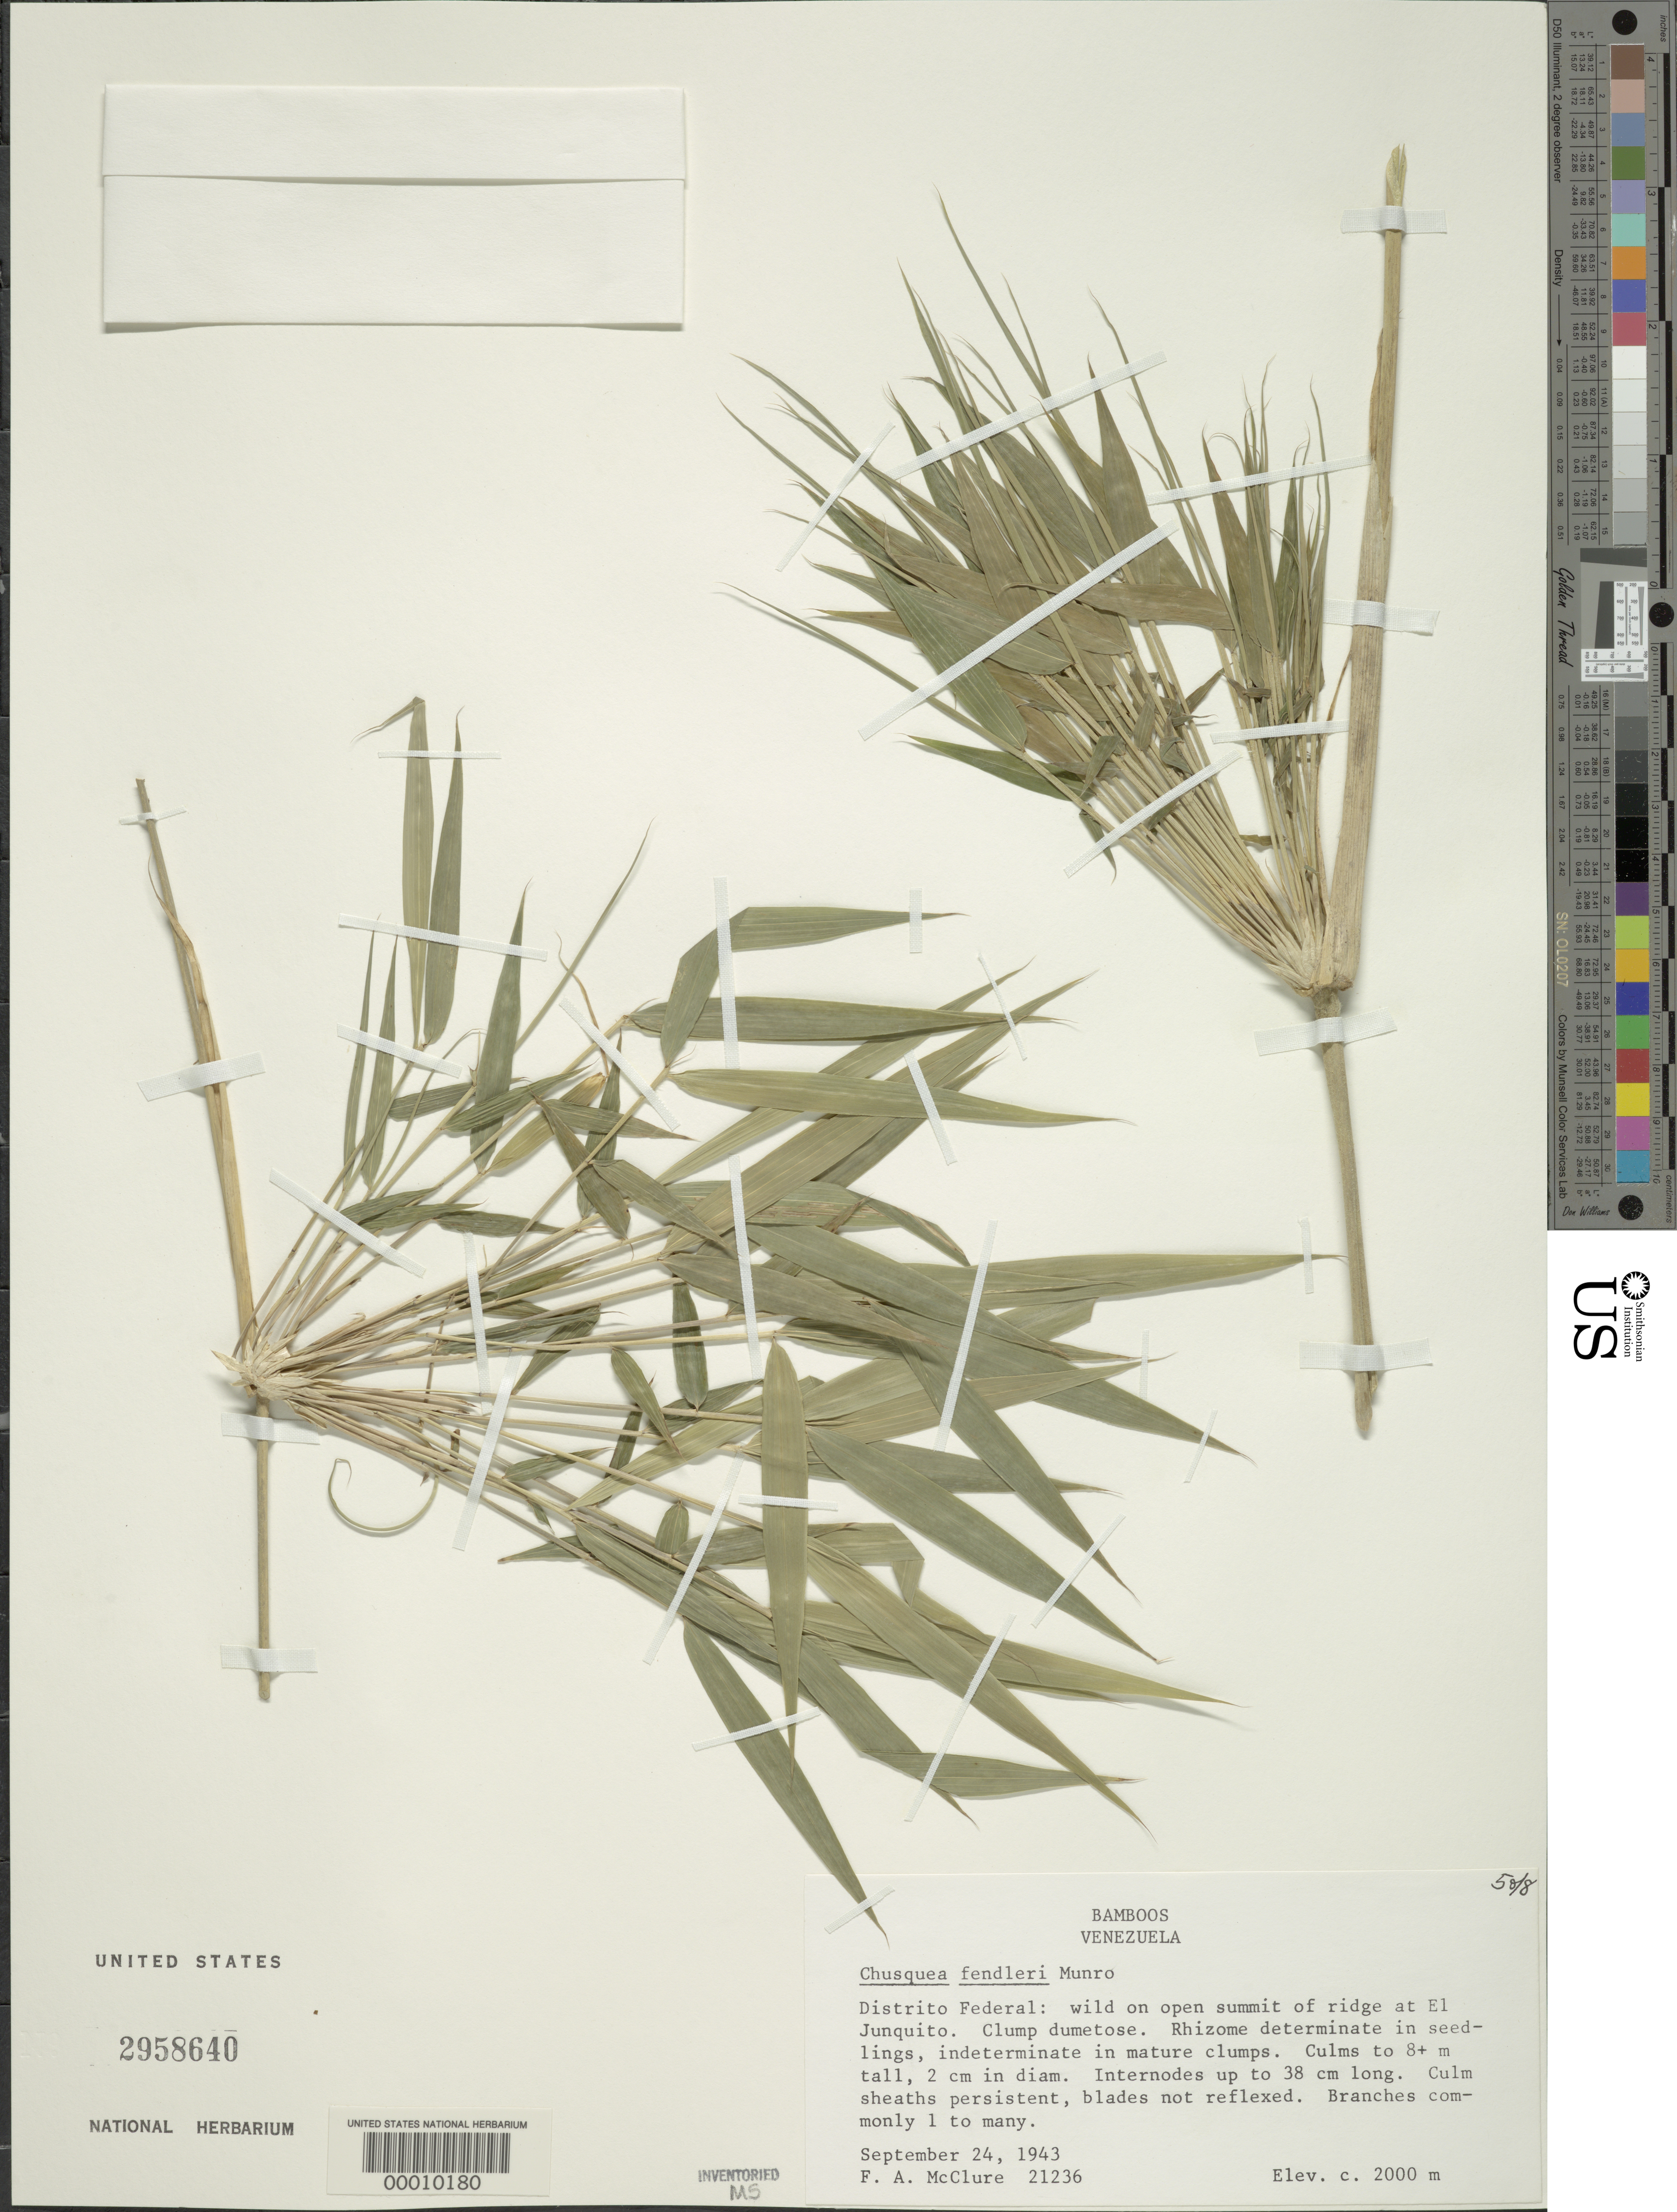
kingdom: Plantae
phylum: Tracheophyta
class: Liliopsida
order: Poales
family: Poaceae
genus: Chusquea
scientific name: Chusquea fendleri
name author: Munro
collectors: F. A. McClure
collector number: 21236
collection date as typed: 24 Sep 1943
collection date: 1943-09-24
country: Venezuela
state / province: Distrito Federal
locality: El junquito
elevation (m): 2000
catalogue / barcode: US 2958640